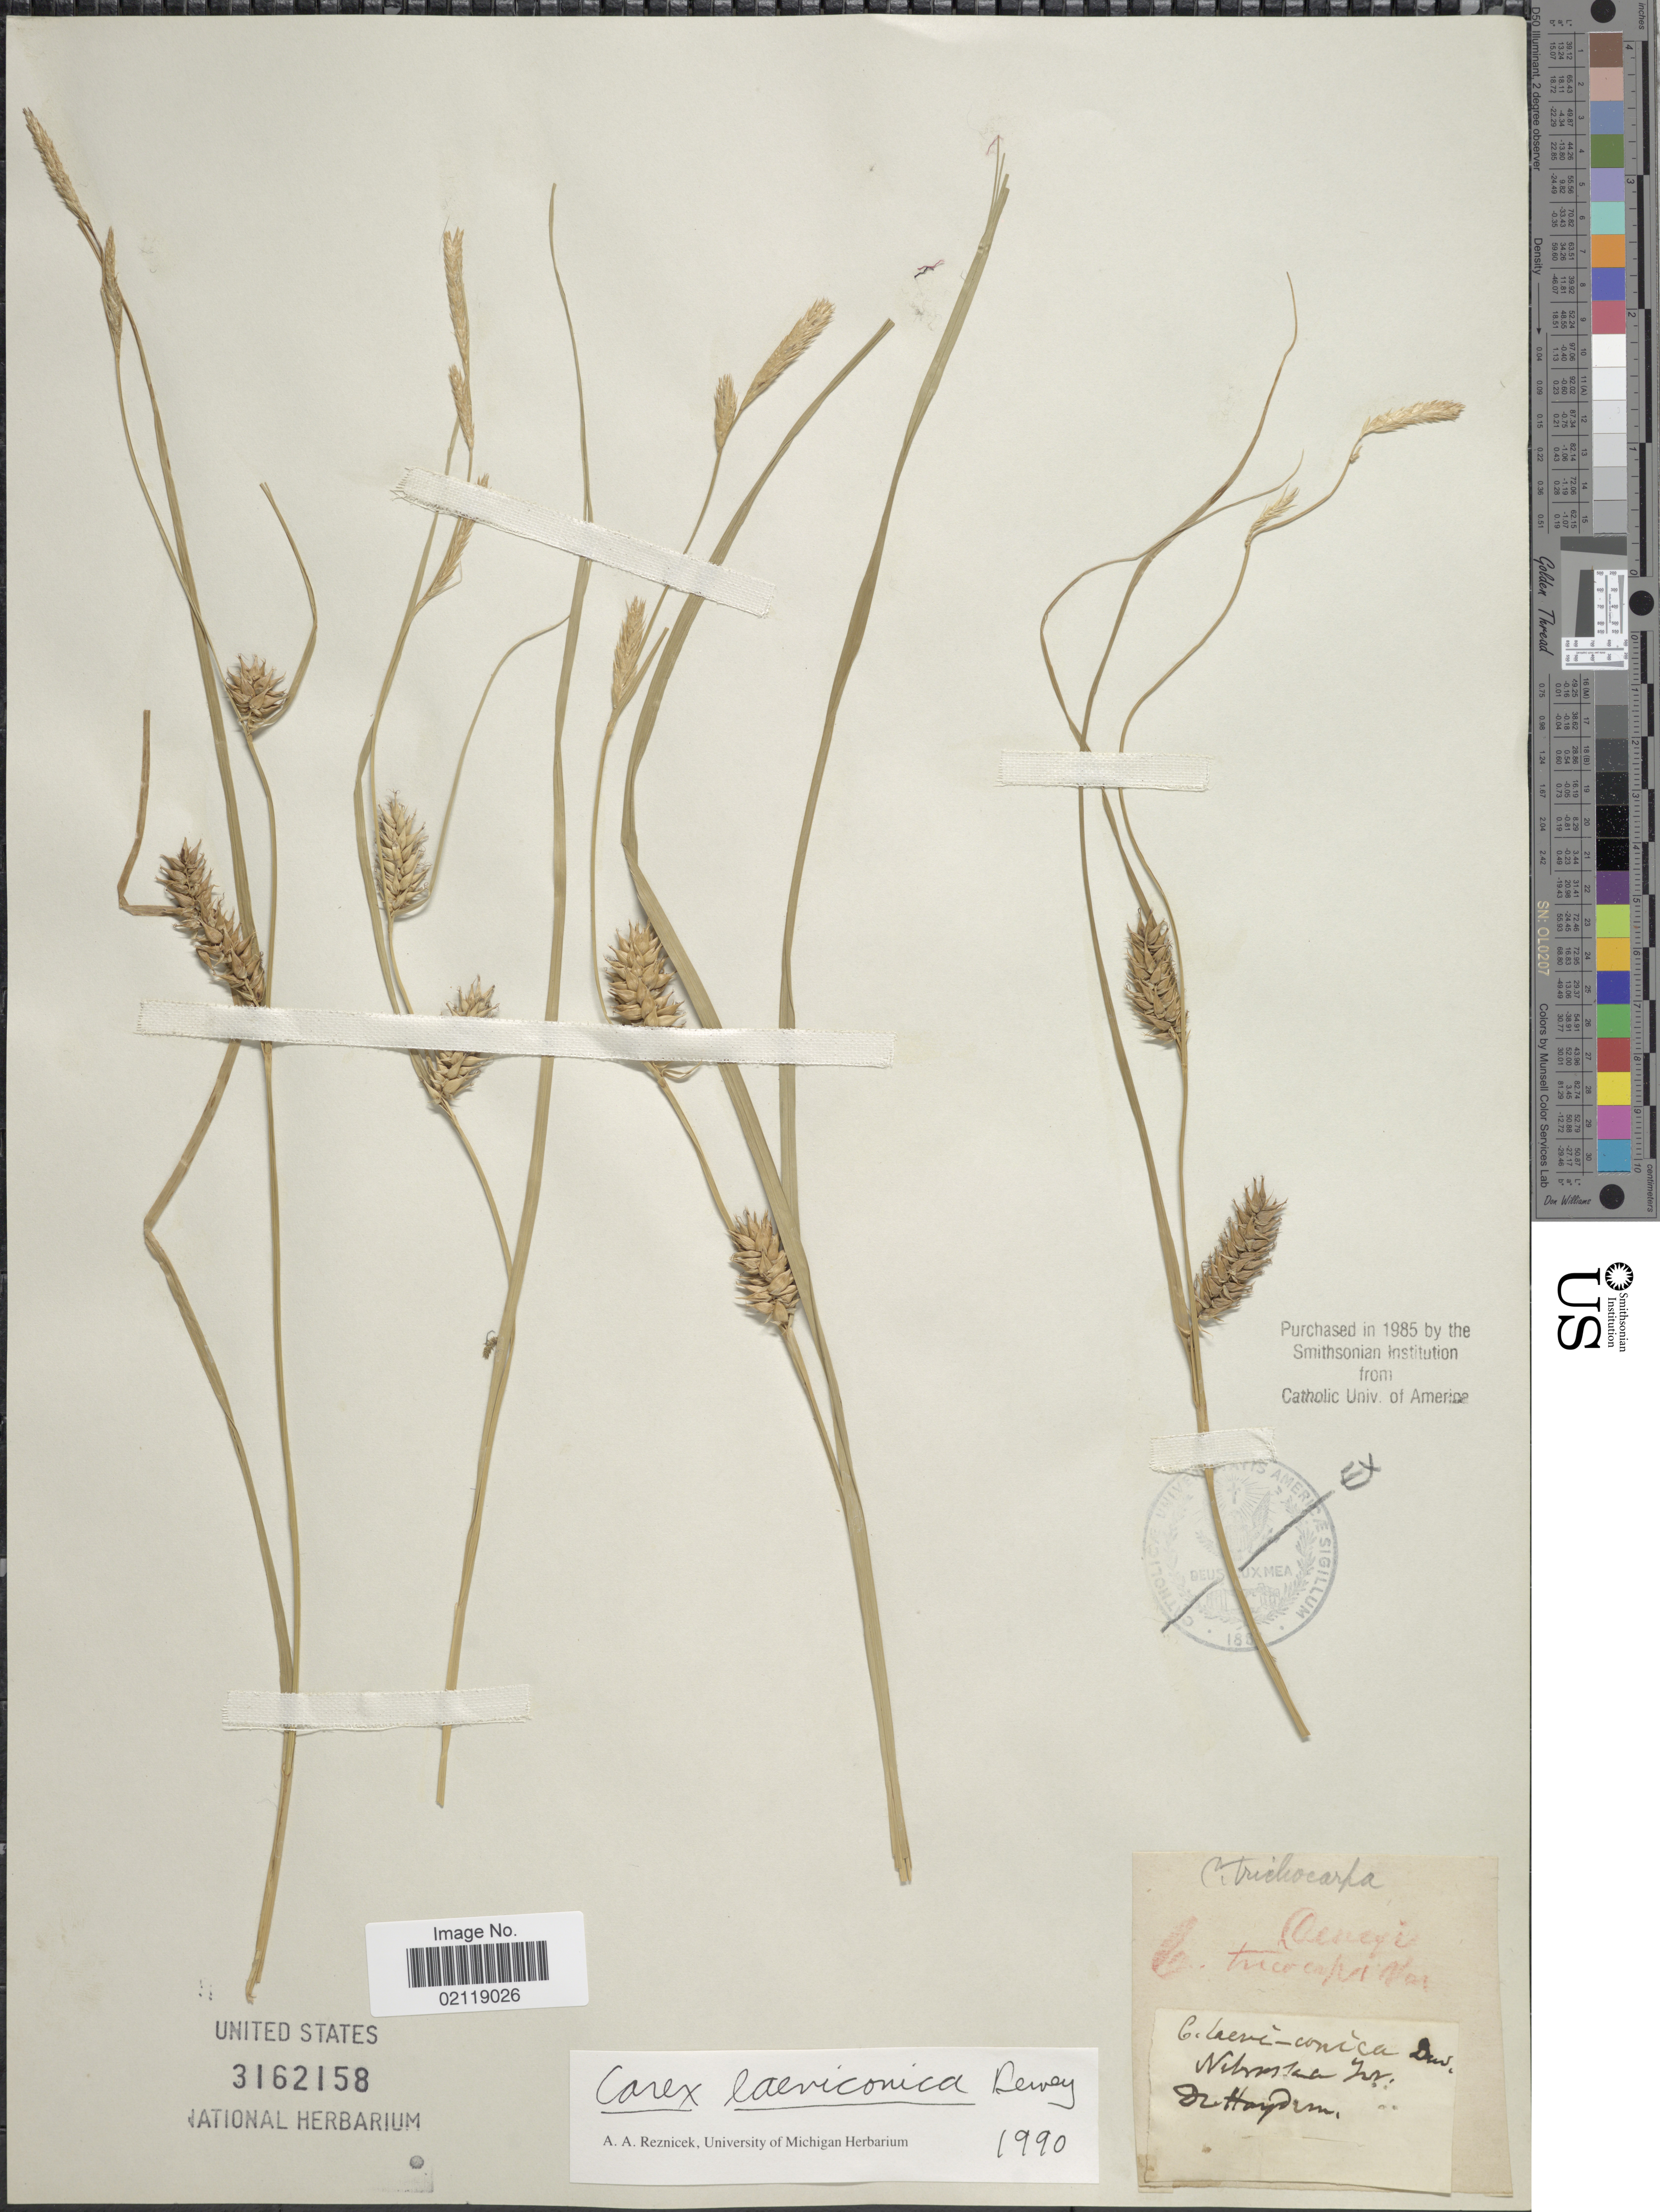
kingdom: Plantae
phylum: Tracheophyta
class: Liliopsida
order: Poales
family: Cyperaceae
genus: Carex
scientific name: Carex laeviconica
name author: Dewey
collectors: -- Hayden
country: United States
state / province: Nebraska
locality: Nebraska Ter.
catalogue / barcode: US 3162158